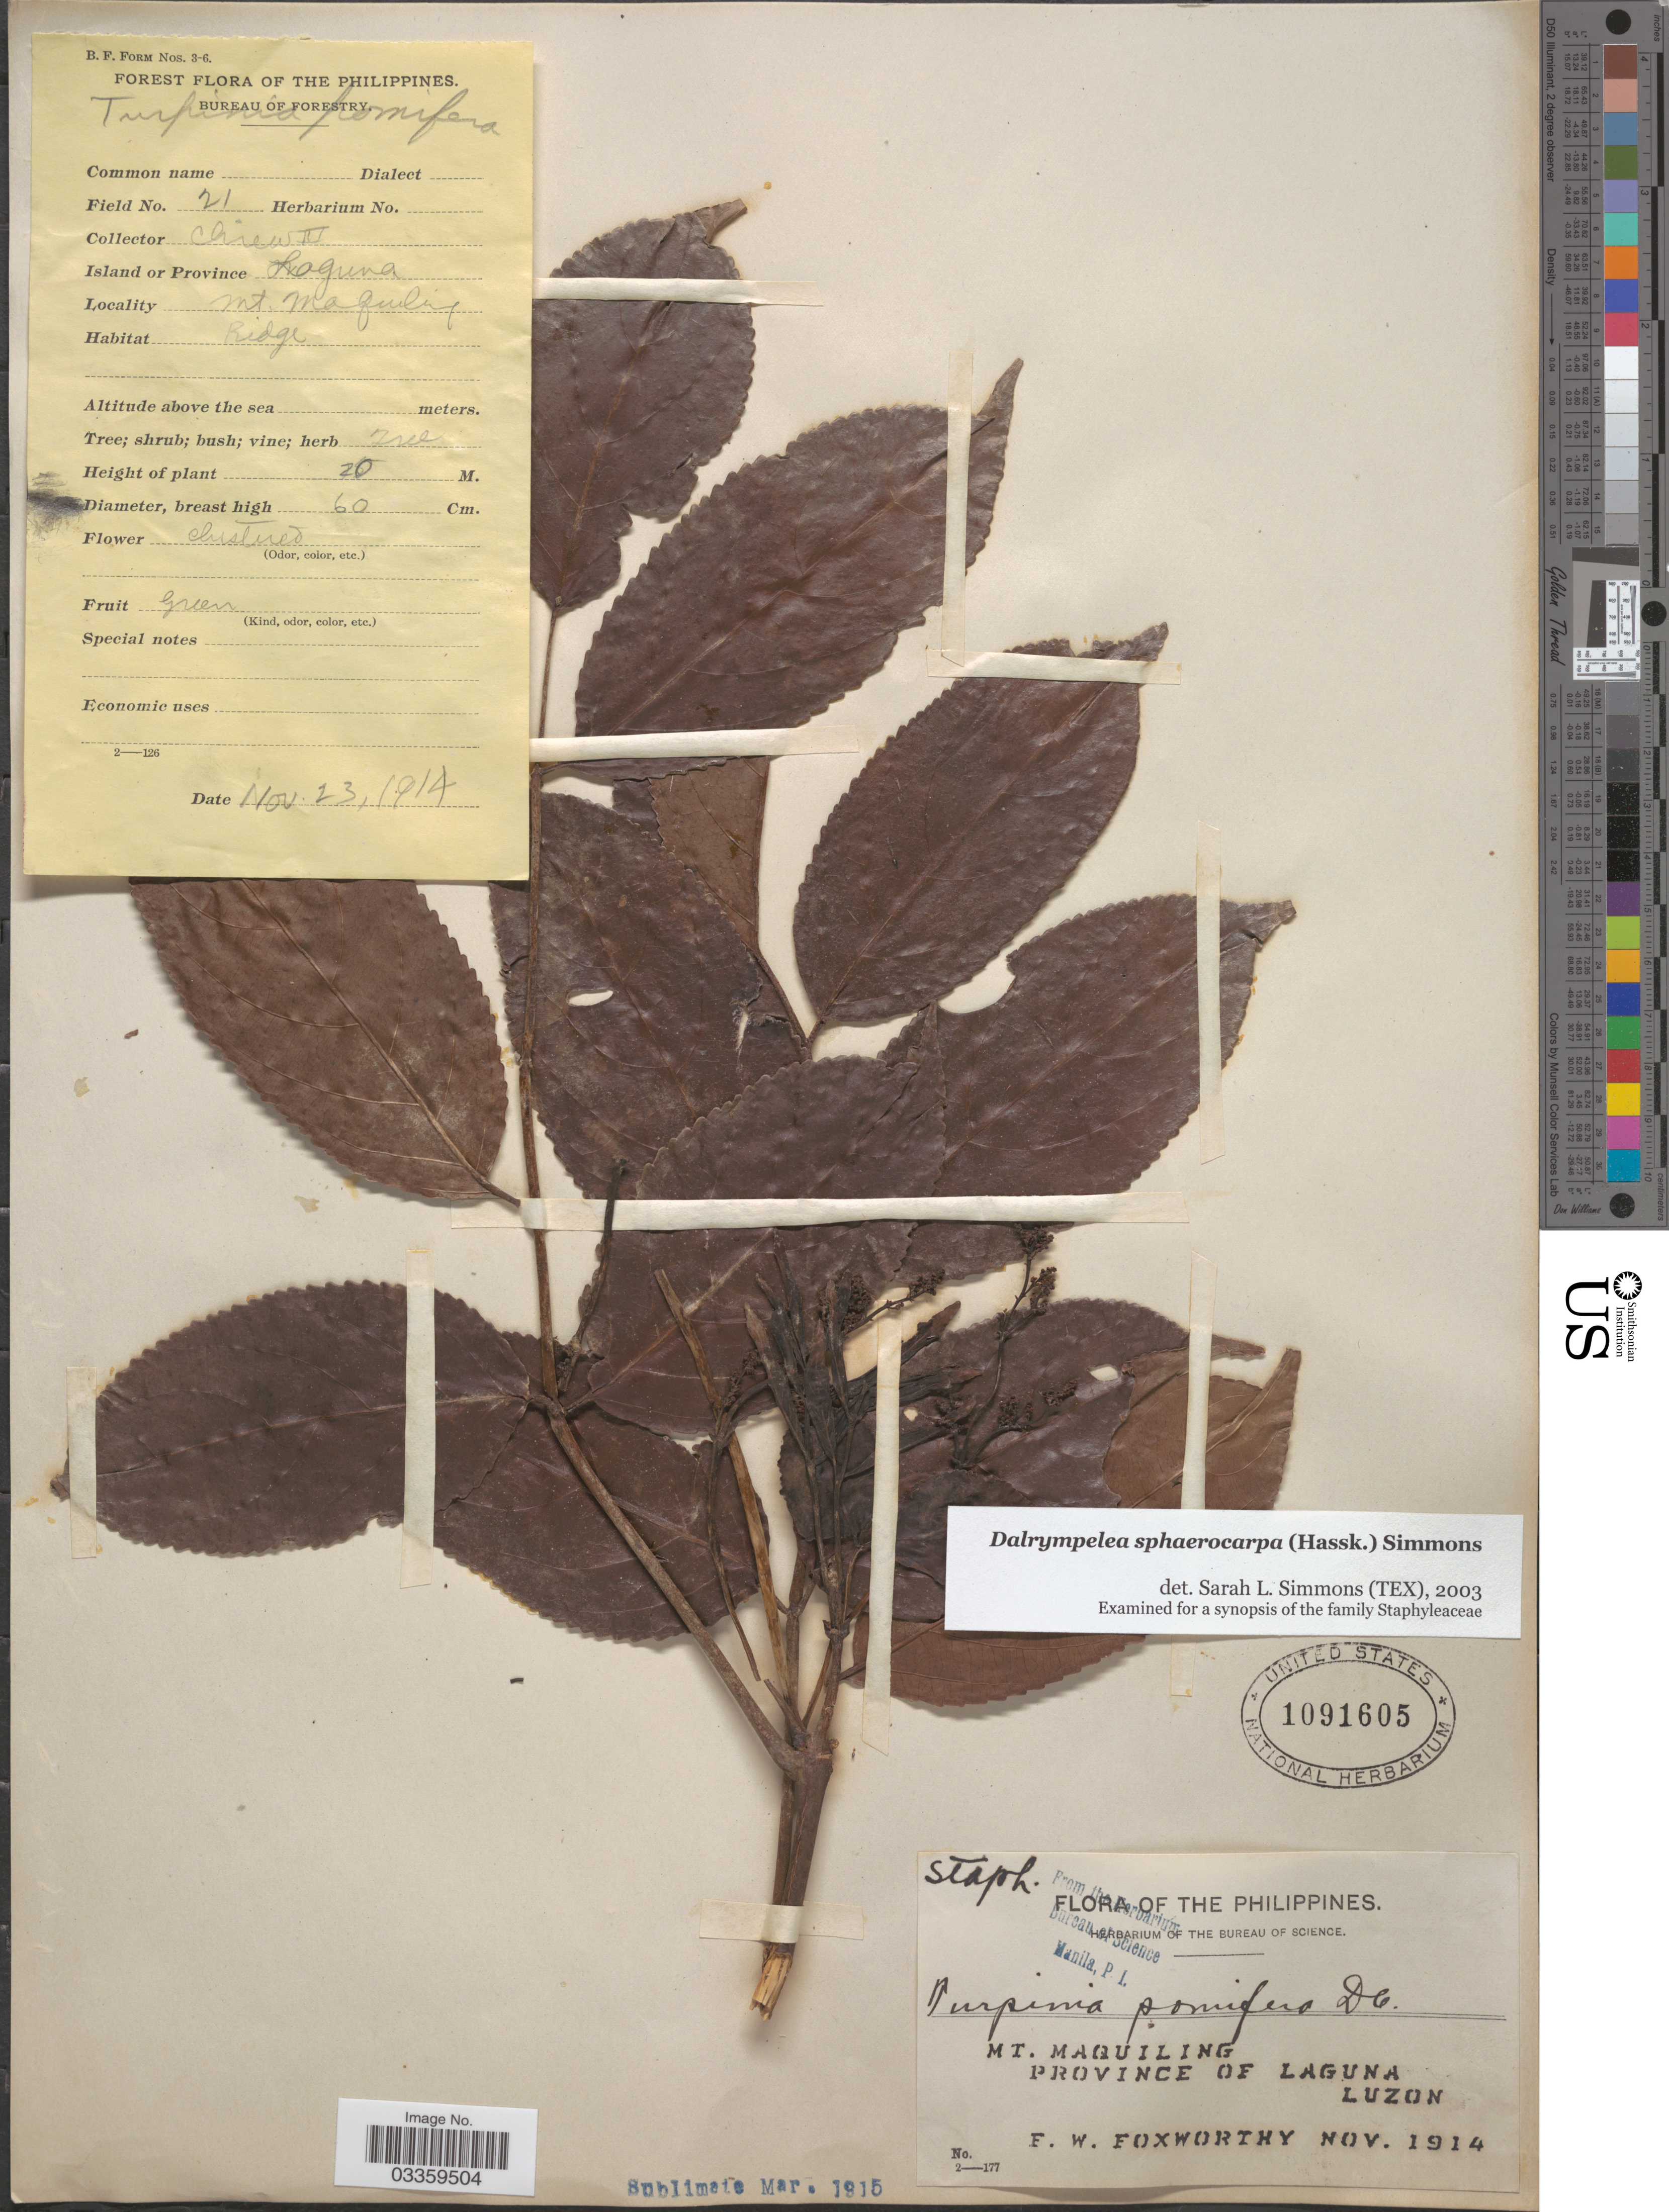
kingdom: Plantae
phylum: Tracheophyta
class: Magnoliopsida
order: Crossosomatales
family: Staphyleaceae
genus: Dalrympelea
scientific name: Dalrympelea sphaerocarpa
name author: (Hassk.) Nor-Ezzaw.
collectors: F. W. Foxworthy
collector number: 21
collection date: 1914-11-23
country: Philippines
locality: Mt. Maquiling. Province of Laguna. Luzon.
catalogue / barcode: US 1091605